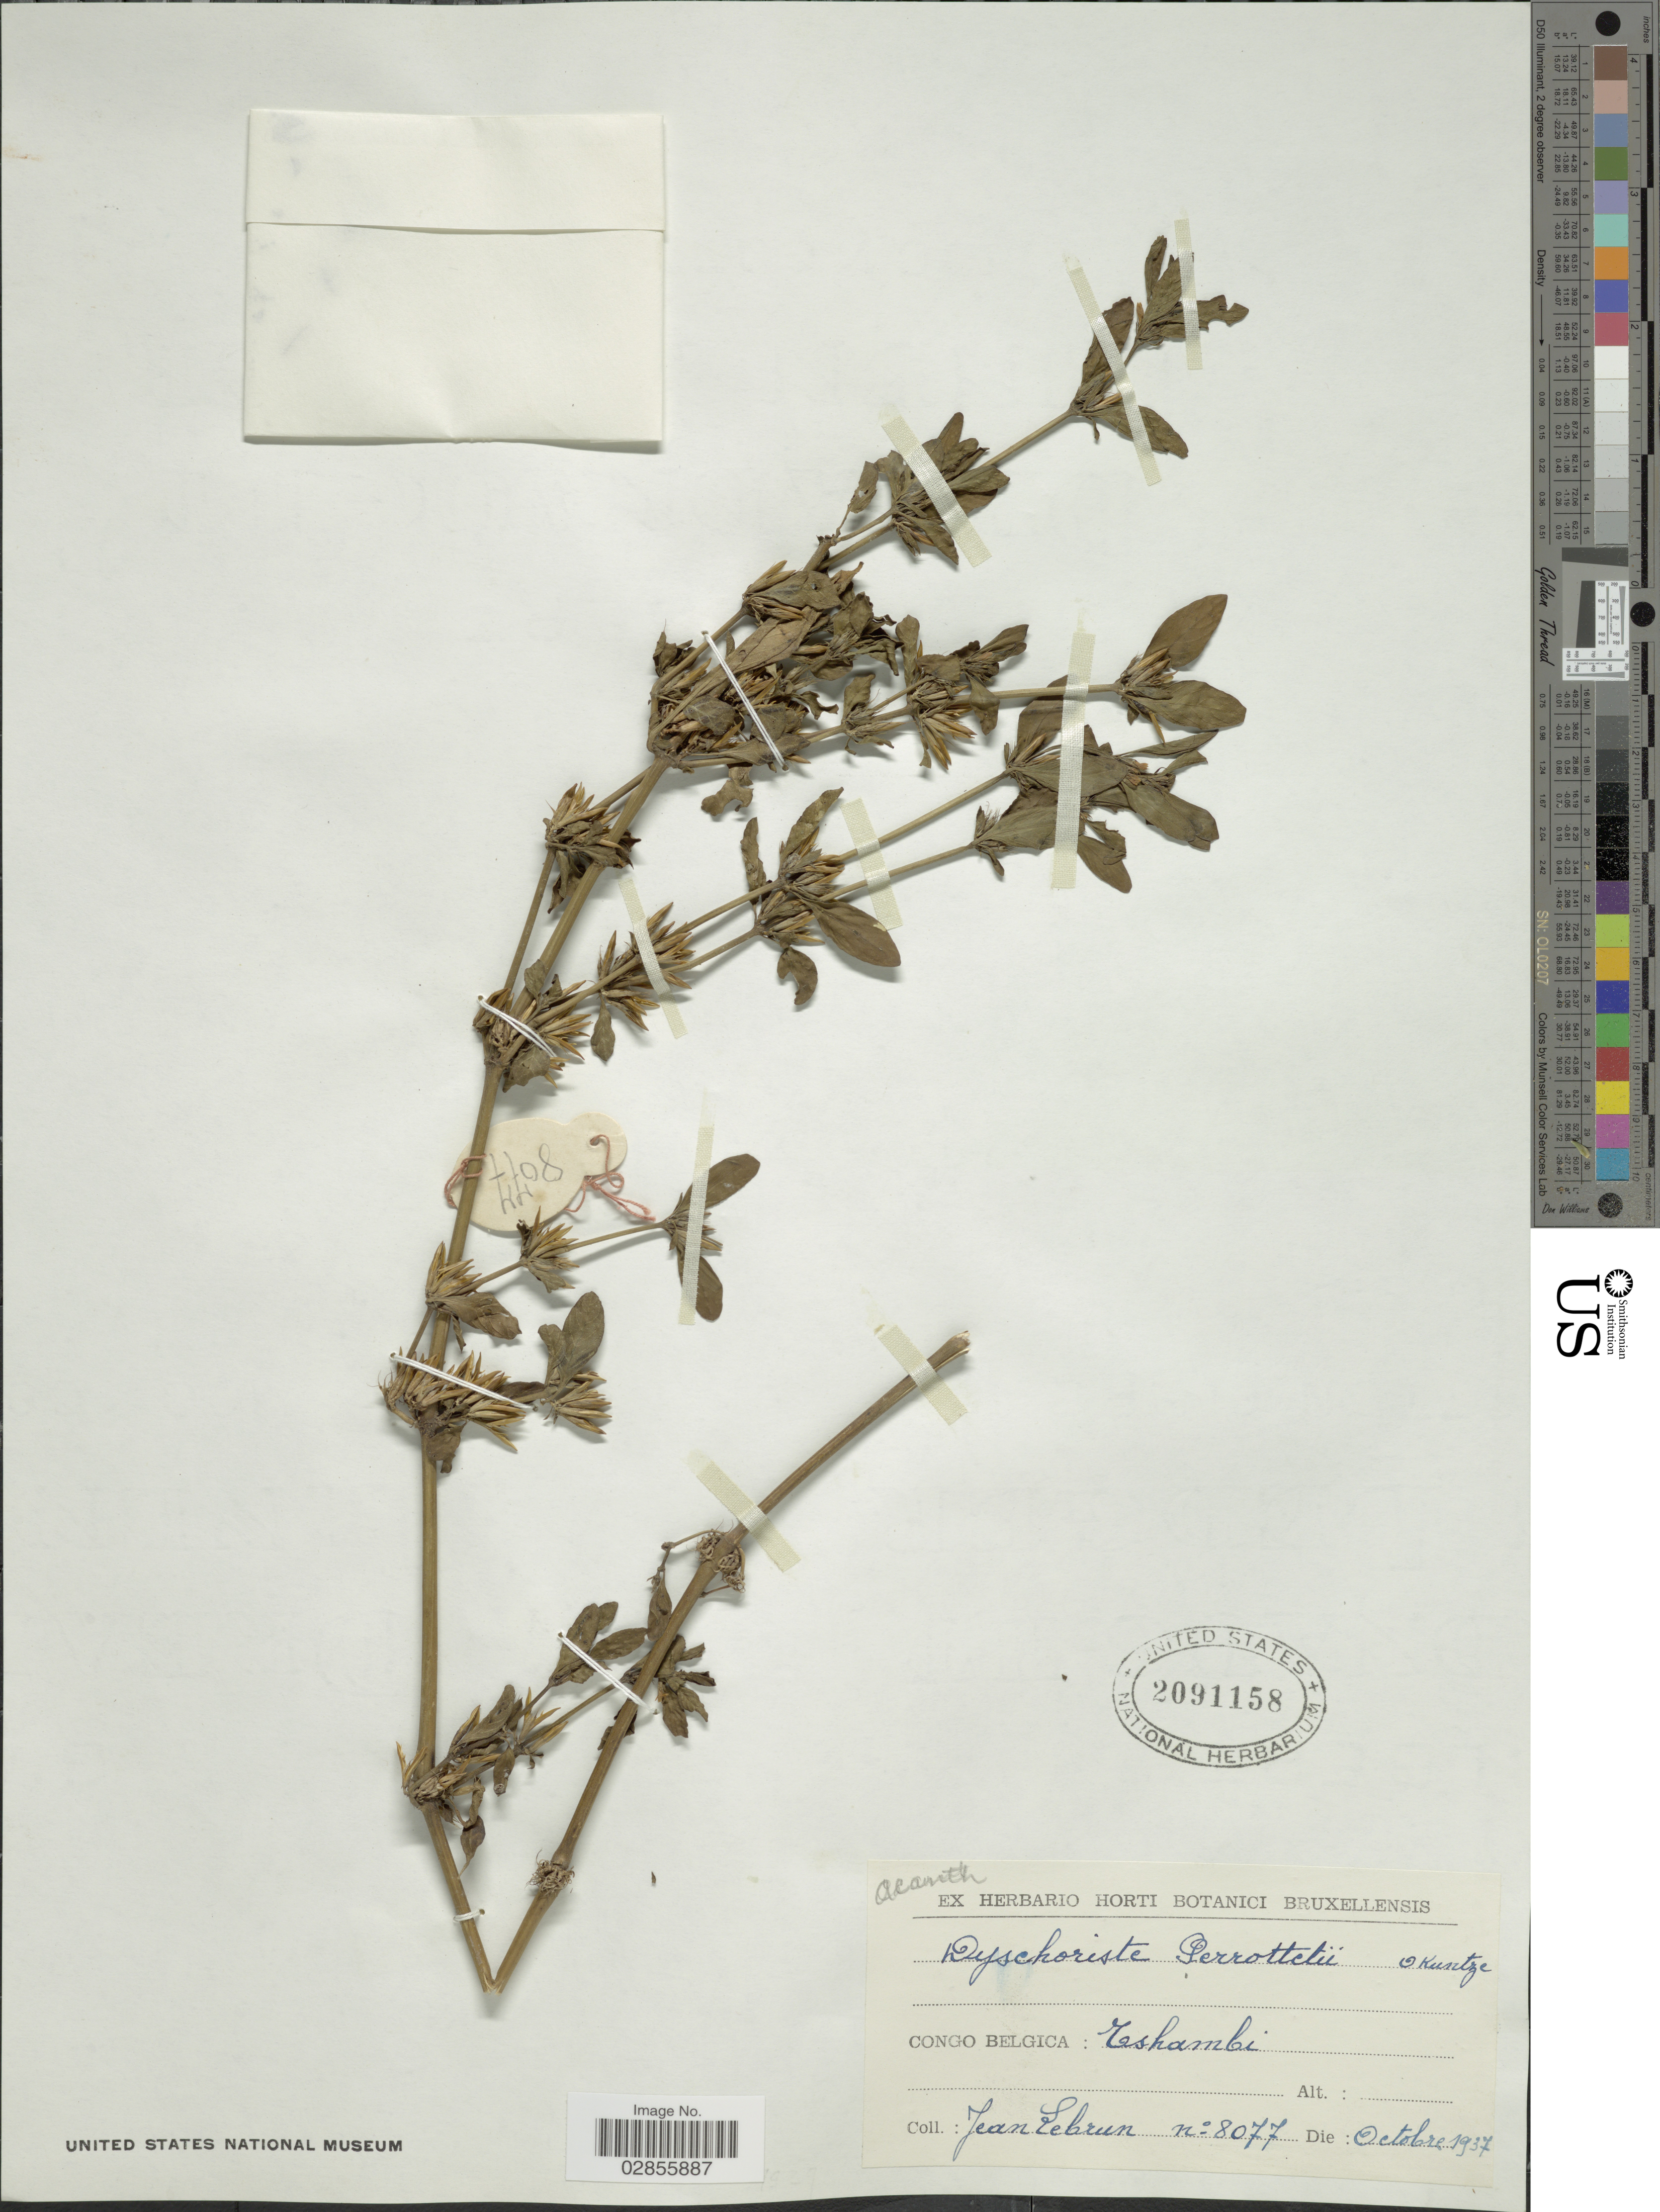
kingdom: Plantae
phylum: Tracheophyta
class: Magnoliopsida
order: Lamiales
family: Acanthaceae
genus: Dyschoriste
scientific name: Dyschoriste nagchana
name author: (Nees) Bennet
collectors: J. A. Lebrun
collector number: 8077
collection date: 1937-10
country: Congo, Democratic Republic of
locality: Congo Belgica: Tshambi.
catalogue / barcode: US 2091158